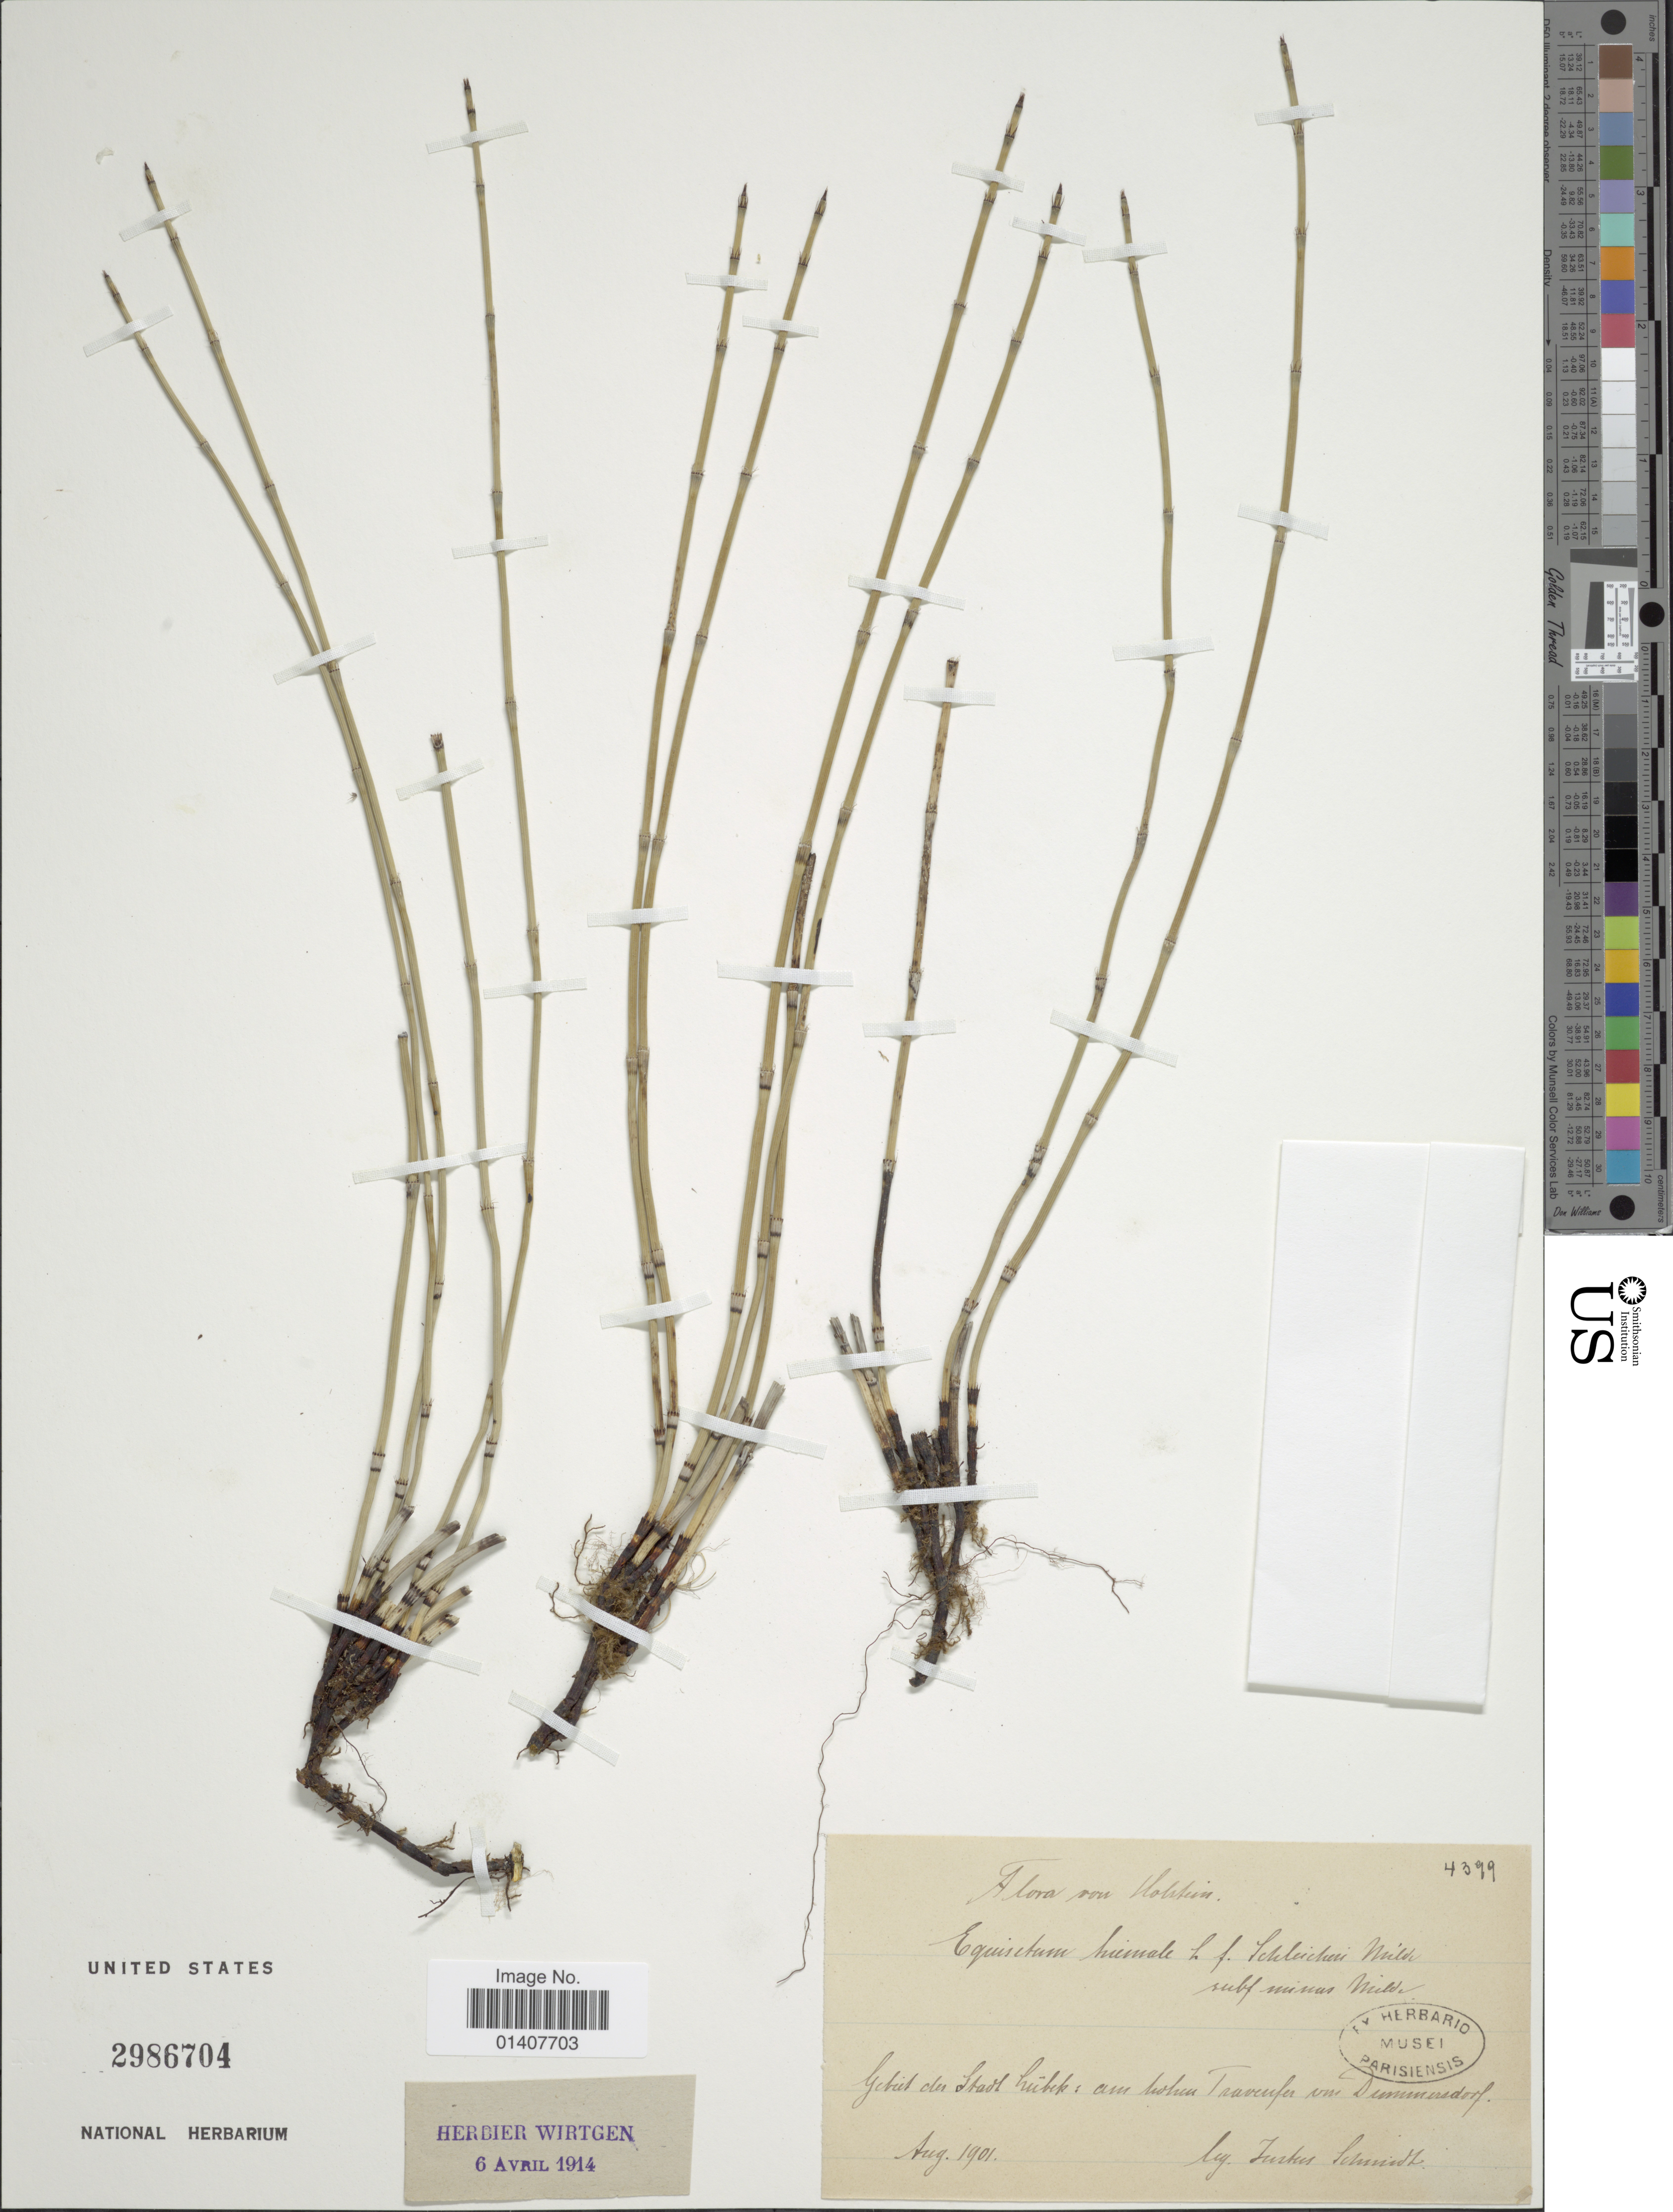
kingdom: Plantae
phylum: Tracheophyta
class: Polypodiopsida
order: Equisetales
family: Equisetaceae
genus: Equisetum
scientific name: Equisetum hyemale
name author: L.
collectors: J. Schmidt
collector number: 4399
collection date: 1901-08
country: Germany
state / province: Schleswig-Holstein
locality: Holstein, Gebiet den Stadt bukk: am hohn Traveufer von Dummersdorf [interpreted]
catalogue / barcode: US 2986704